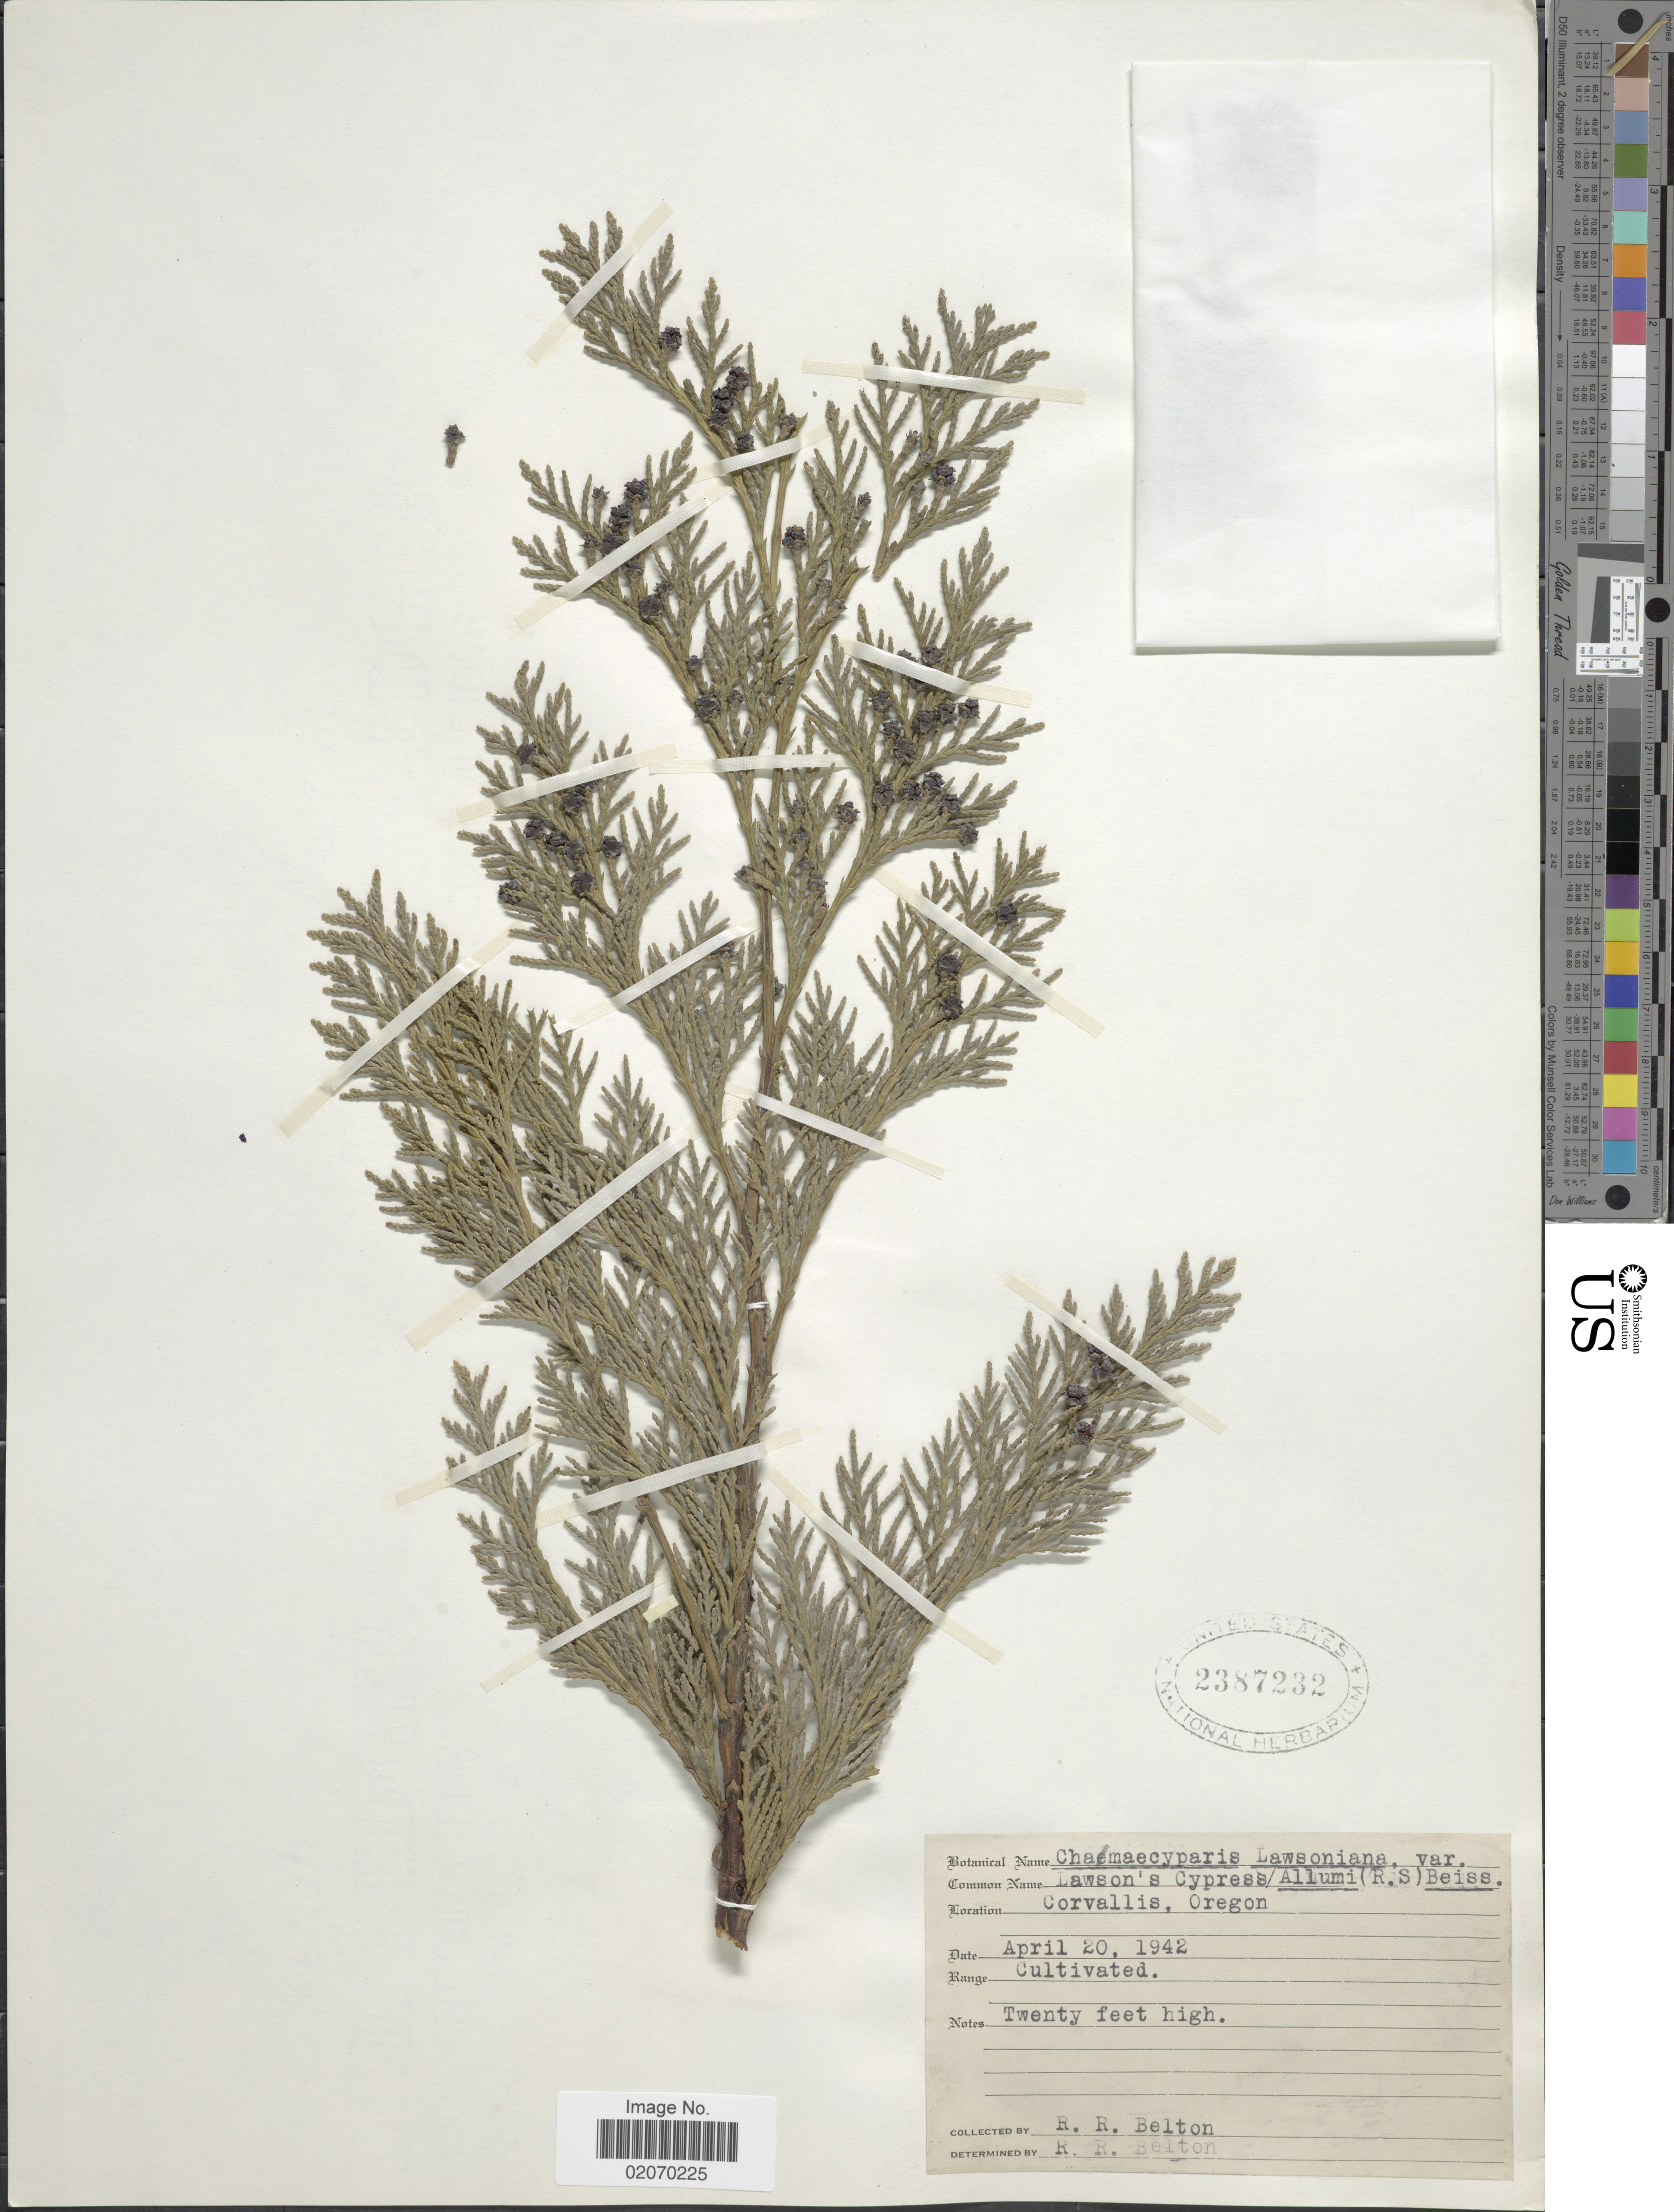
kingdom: Plantae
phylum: Tracheophyta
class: Pinopsida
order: Pinales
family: Cupressaceae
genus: Chamaecyparis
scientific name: Chamaecyparis lawsoniana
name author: (A. Murray bis) Parl.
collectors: R. Belton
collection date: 1942-04-20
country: United States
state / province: Oregon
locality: Corvallis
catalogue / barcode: US 4387232